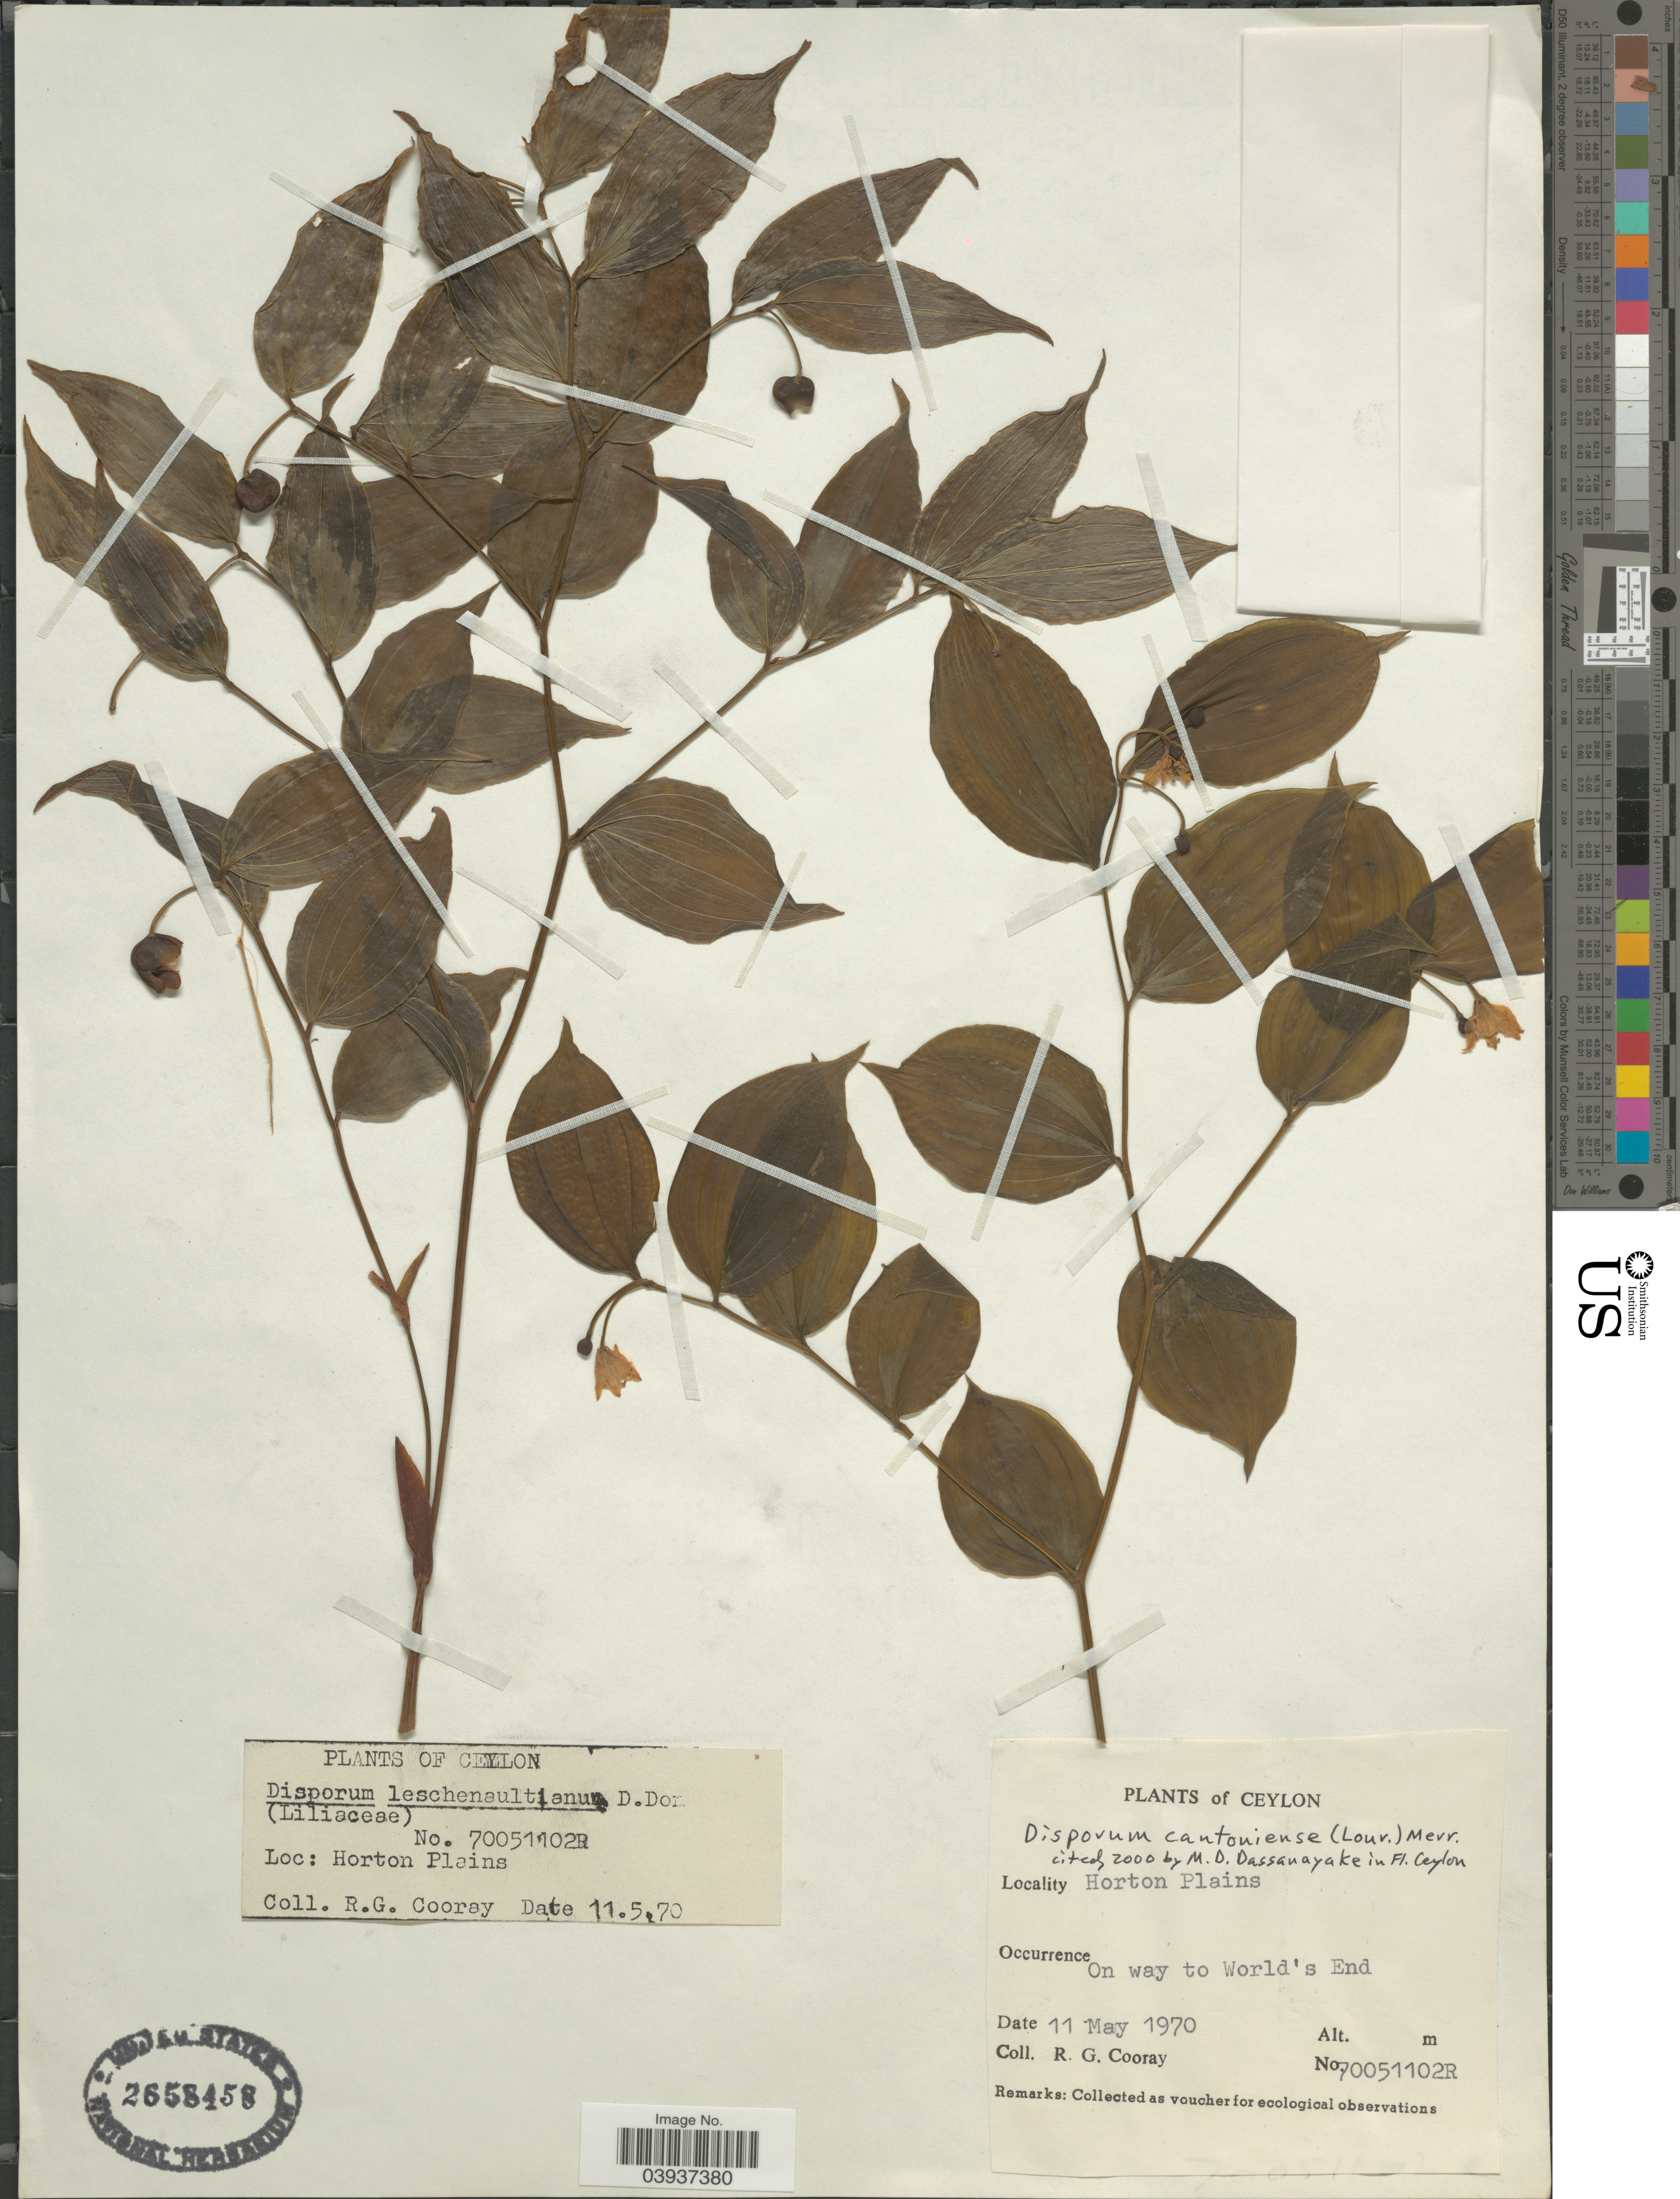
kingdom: Plantae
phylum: Tracheophyta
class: Liliopsida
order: Liliales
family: Colchicaceae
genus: Disporum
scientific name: Disporum cantoniense var. cantoniense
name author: (Lour.) Merr.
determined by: Strong, Mark T., (BOT), Smithsonian Institution - National Museum of Natural History (UNITED STATES)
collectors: R. Cooray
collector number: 70051102R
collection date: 1970-05-11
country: Sri Lanka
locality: Ceylon. Horton Plains. On way to World's End.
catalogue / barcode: US 2658458